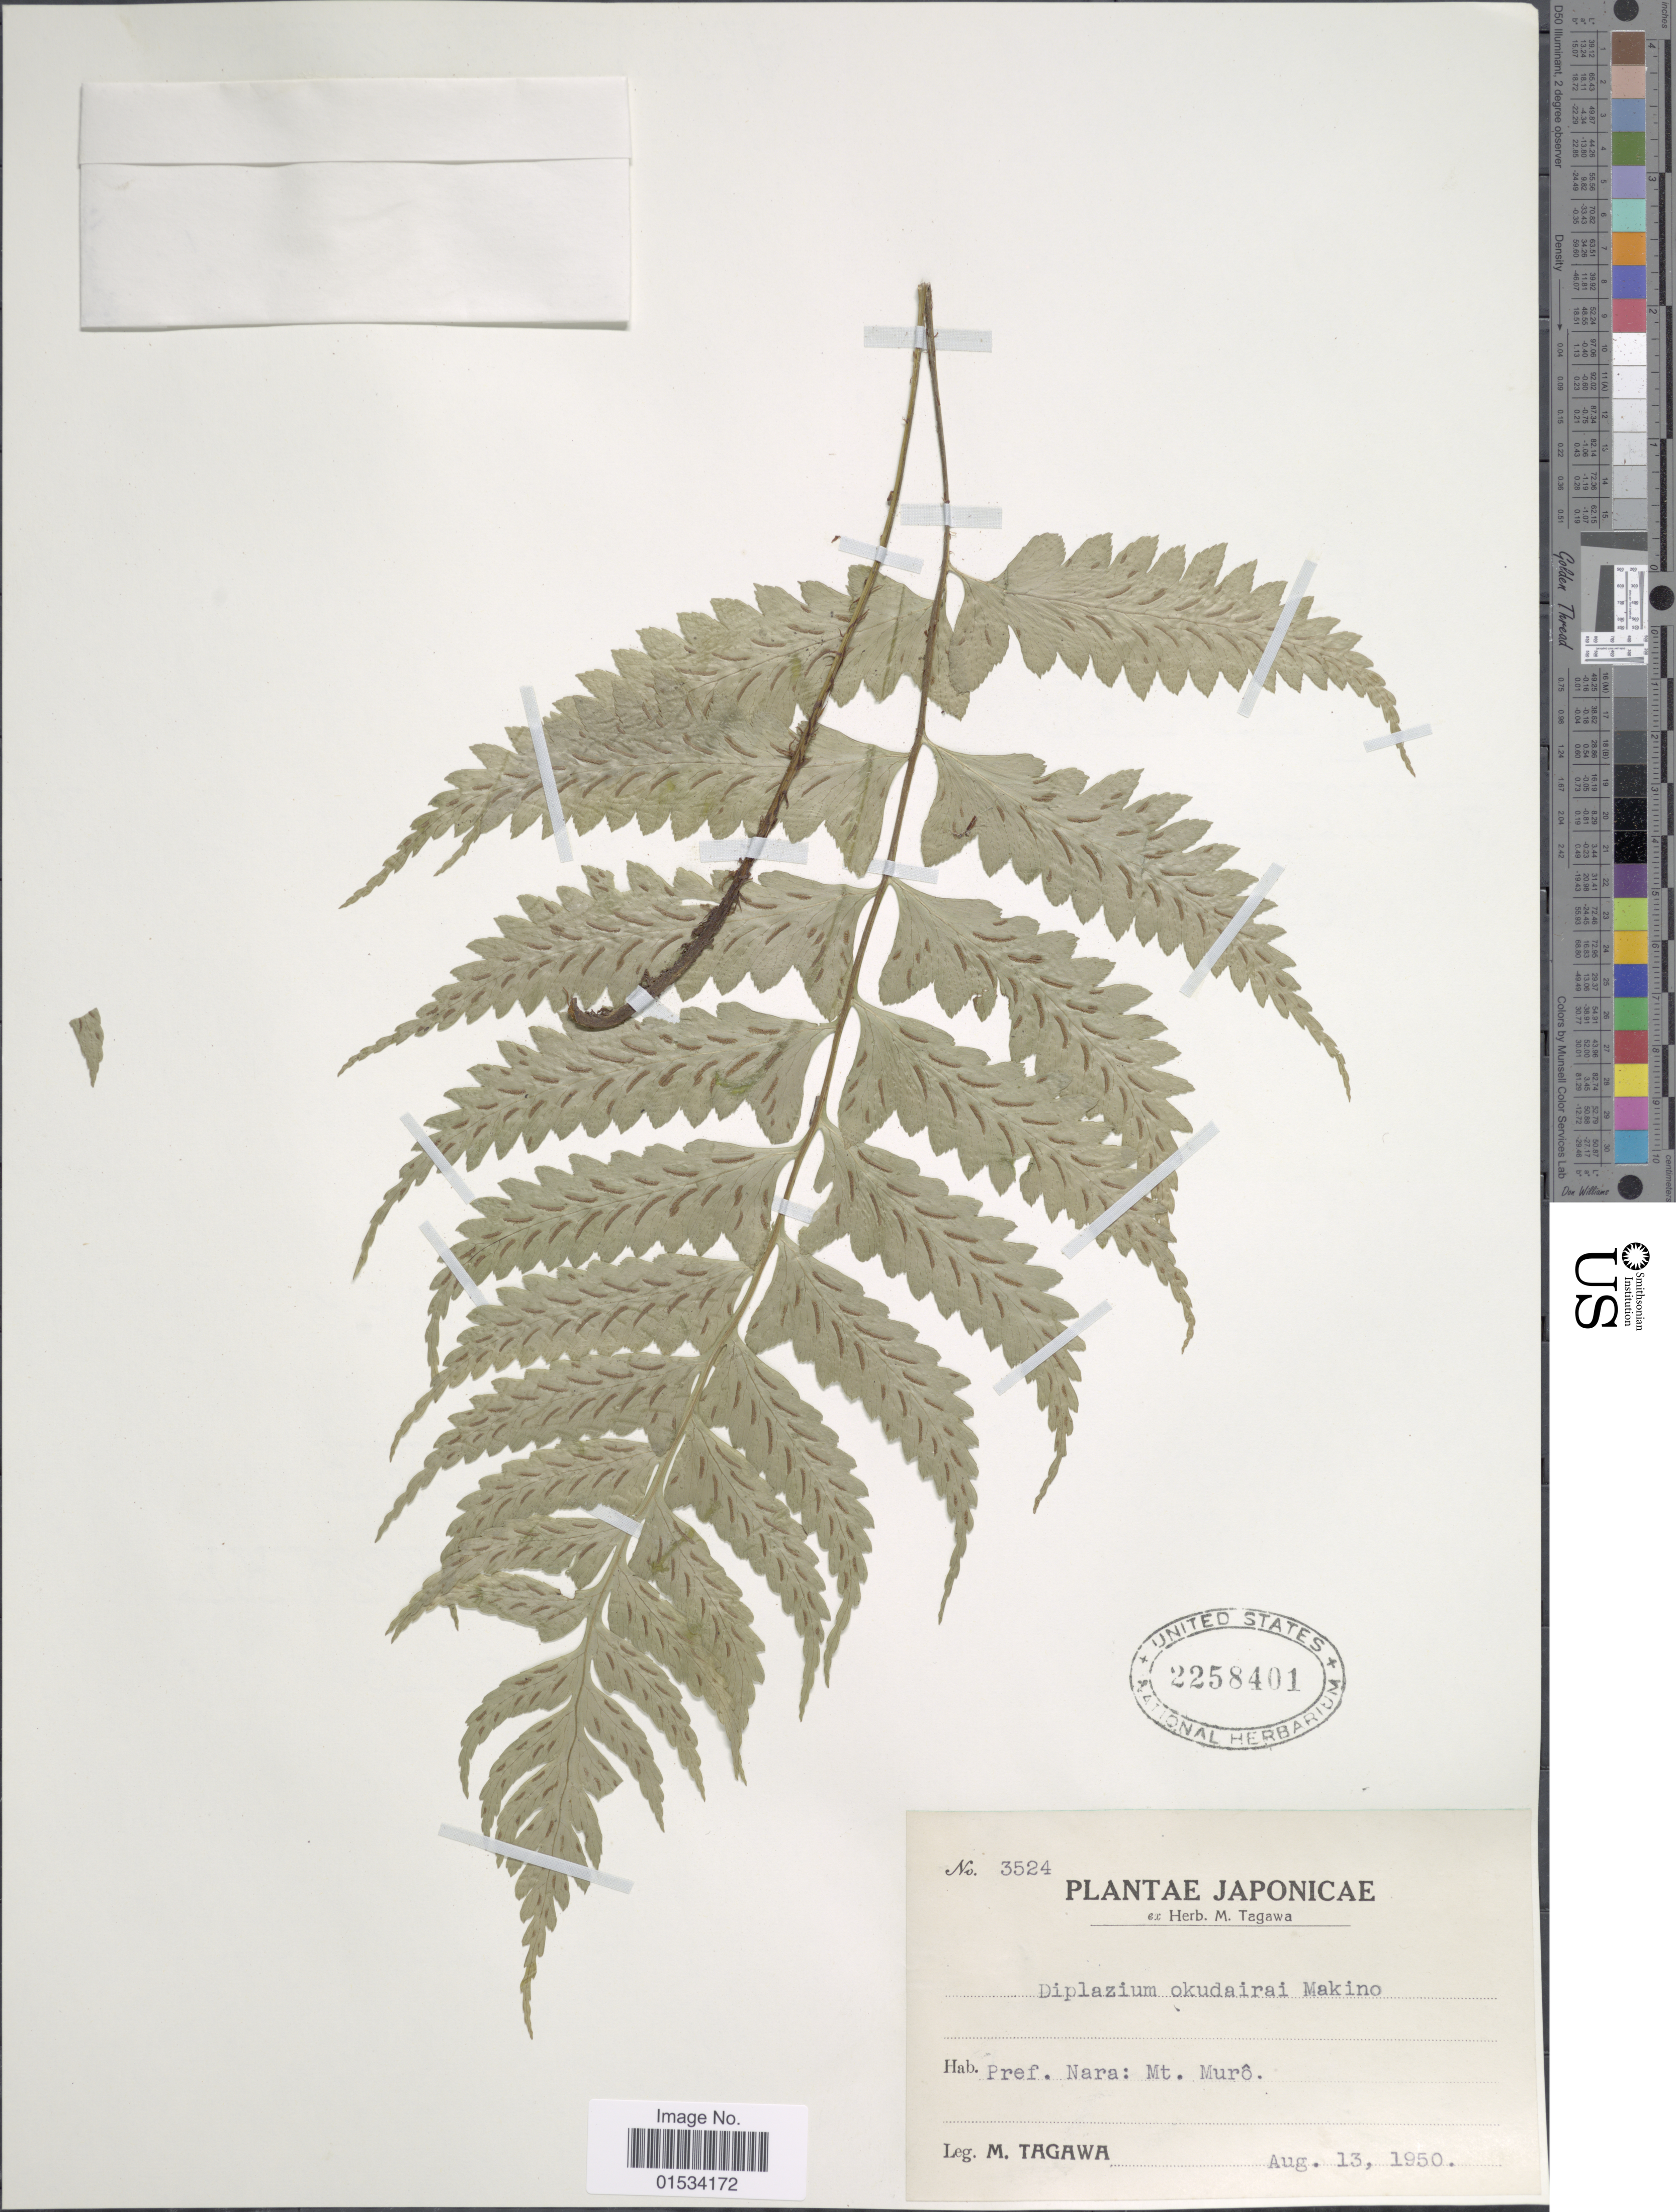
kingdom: Plantae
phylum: Tracheophyta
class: Polypodiopsida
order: Polypodiales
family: Athyriaceae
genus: Diplazium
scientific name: Diplazium okudairai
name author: Makino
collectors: M. Tagawa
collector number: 3524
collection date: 1950-08-13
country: Japan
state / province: Nara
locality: Mt. Muro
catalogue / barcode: US 2258401